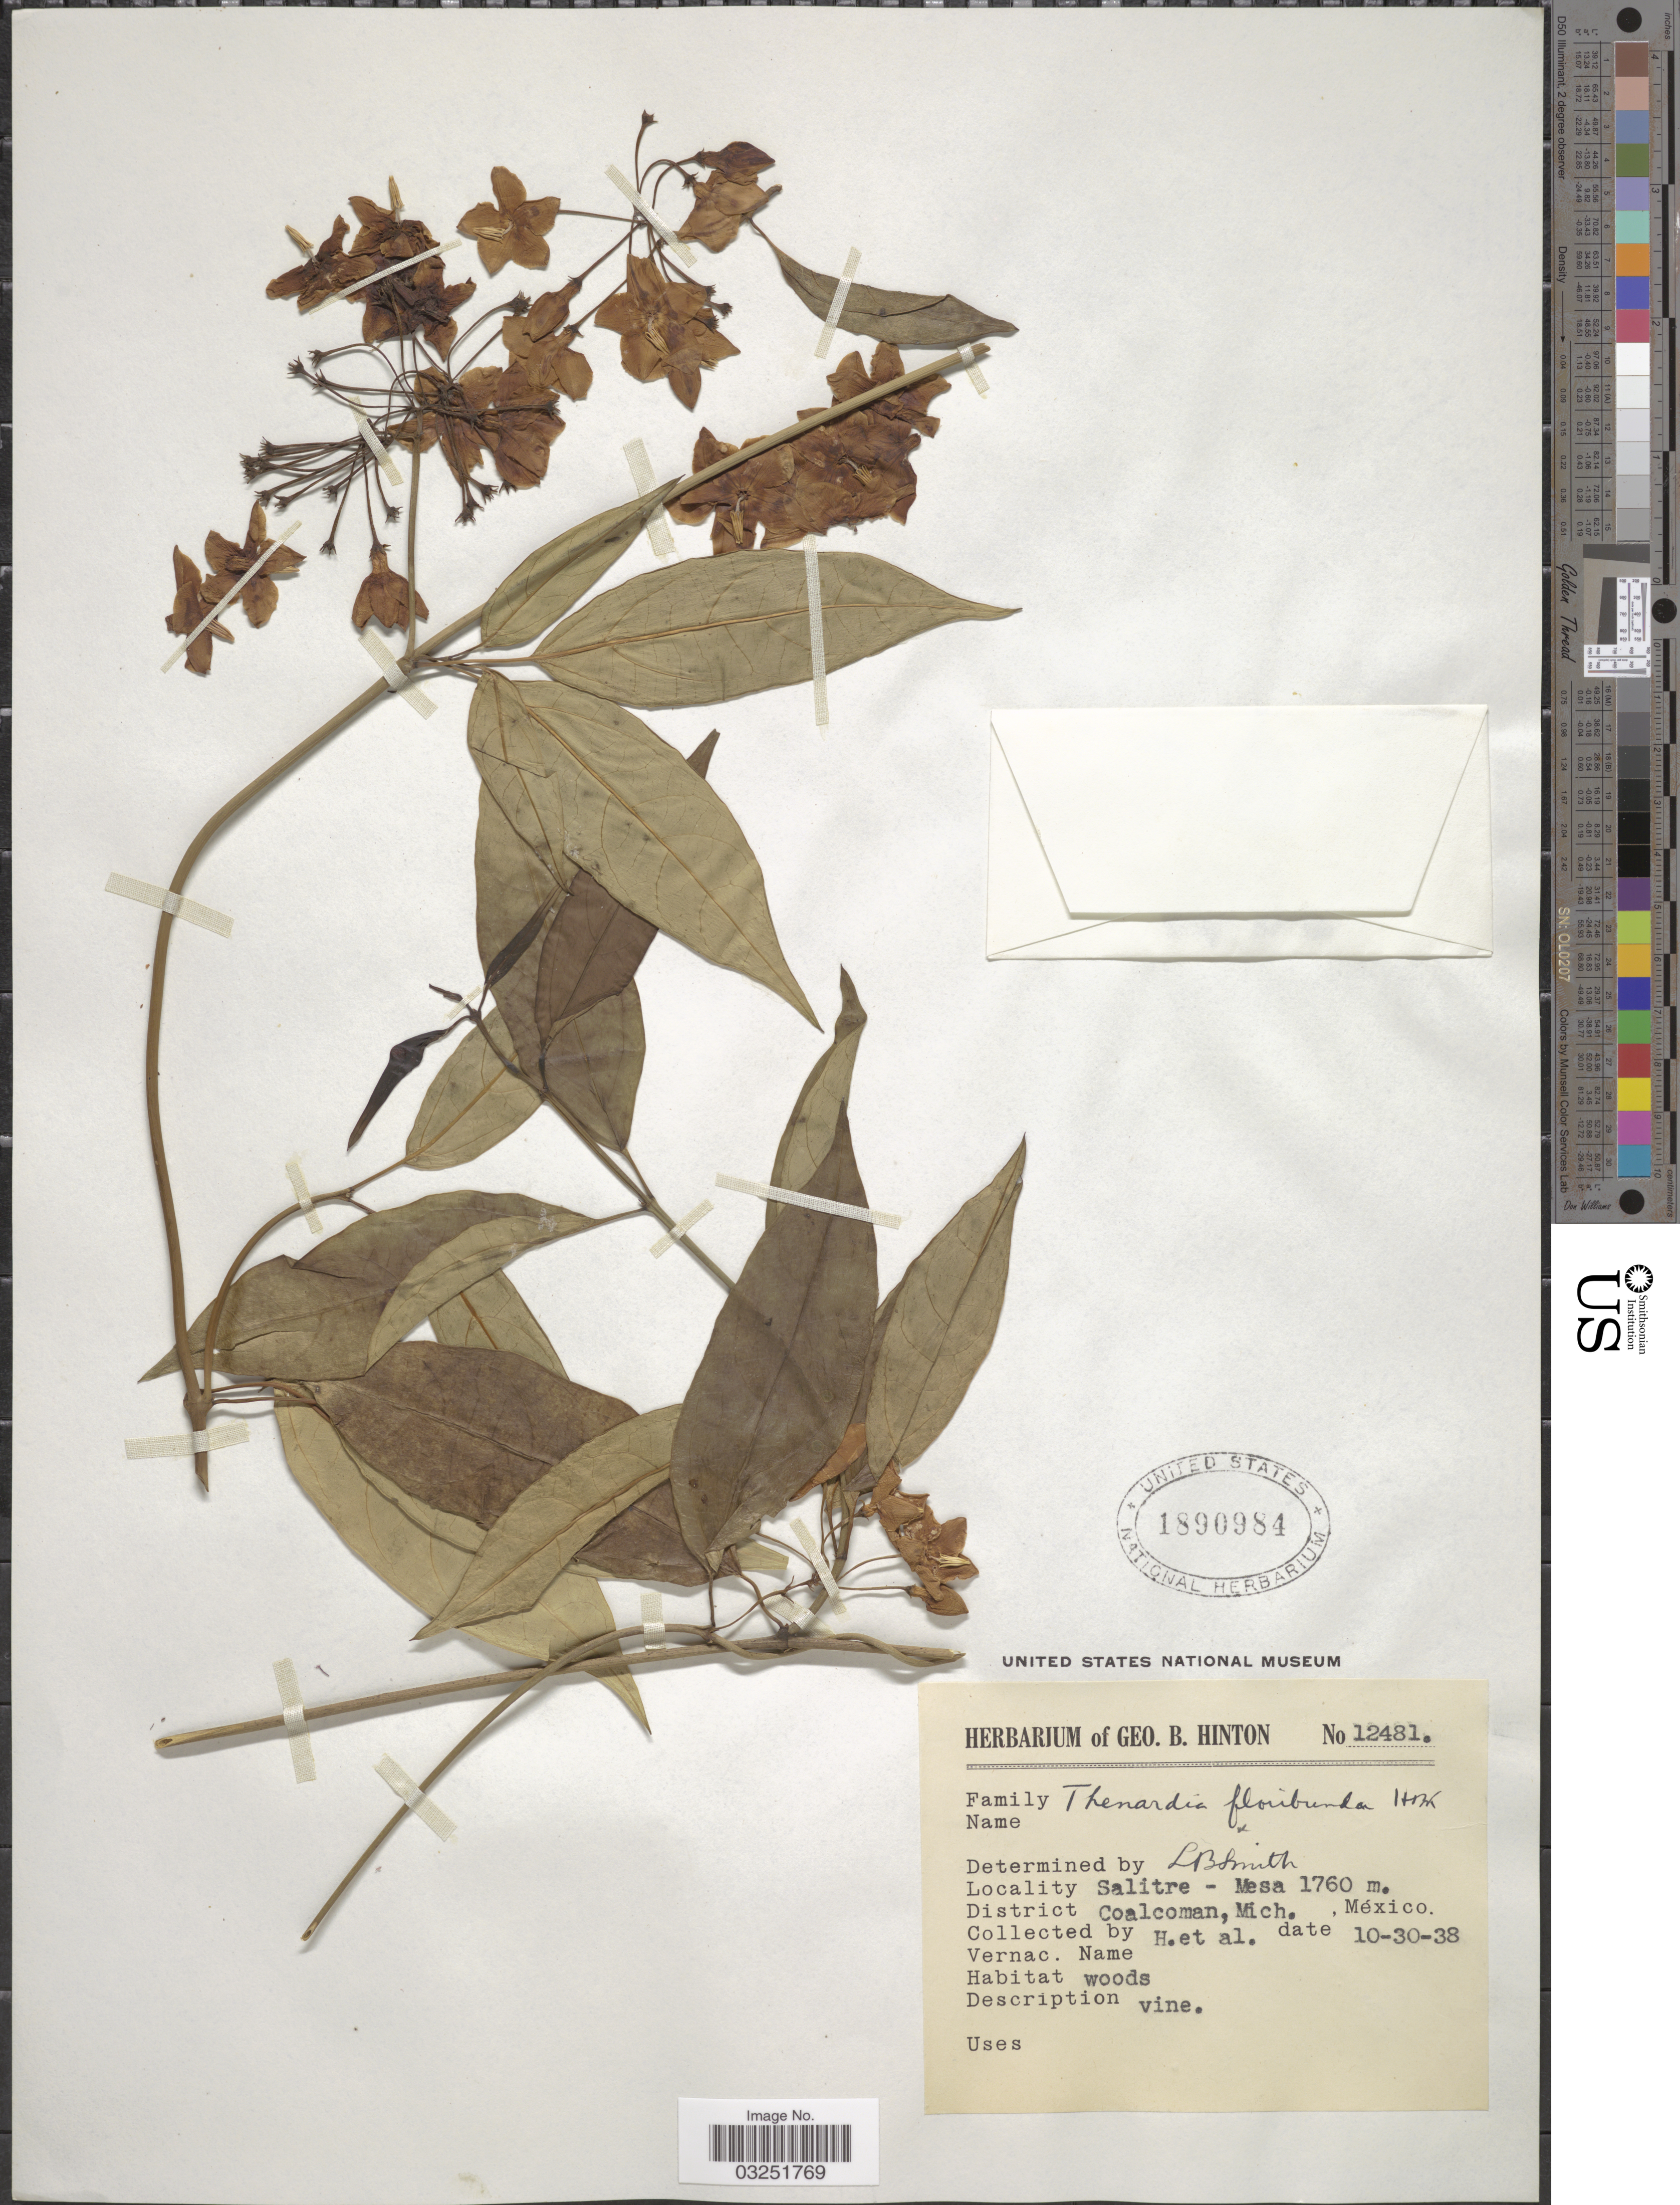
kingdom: Plantae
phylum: Tracheophyta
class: Magnoliopsida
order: Gentianales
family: Apocynaceae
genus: Thenardia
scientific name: Thenardia floribunda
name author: Kunth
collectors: G. B. Hinton & et al.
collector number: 12481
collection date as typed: Transcribed d/m/y: 30/10/38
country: Mexico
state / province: Michoacán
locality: Salitre - Mesa, District Coalcoman, Mich., México.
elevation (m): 1760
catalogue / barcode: US 1890984